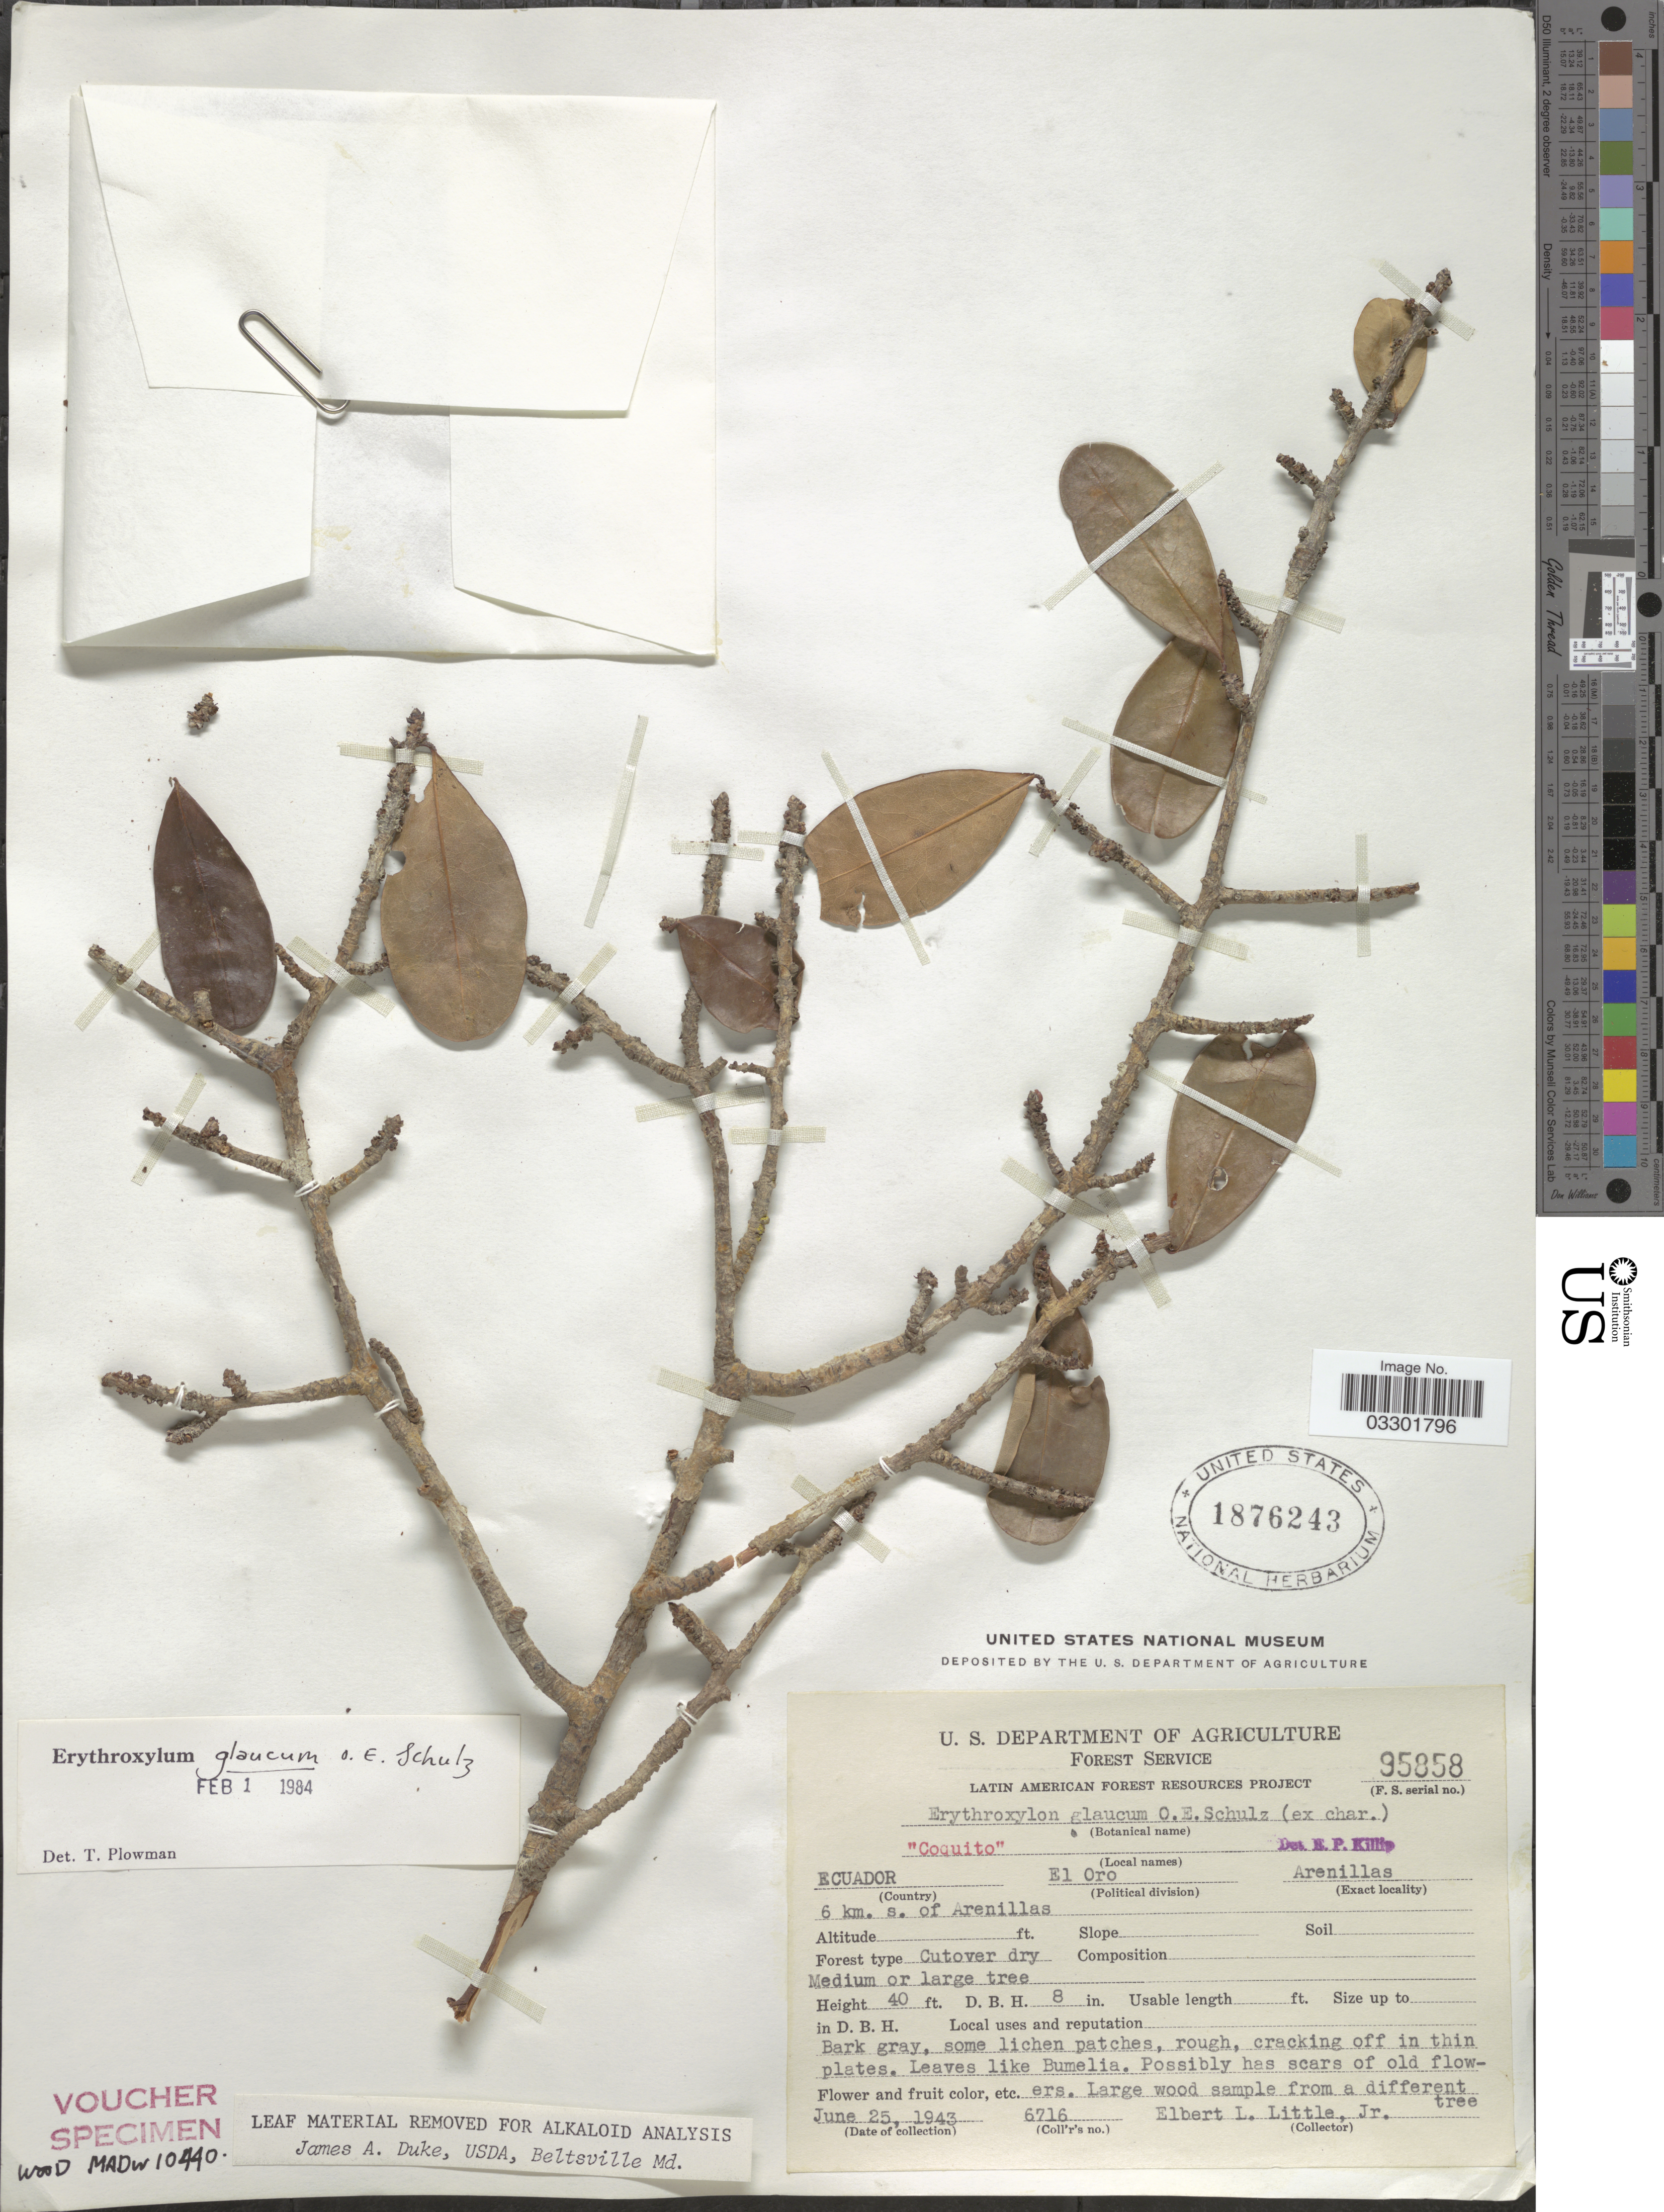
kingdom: Plantae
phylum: Tracheophyta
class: Magnoliopsida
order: Malpighiales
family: Erythroxylaceae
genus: Erythroxylum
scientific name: Erythroxylum glaucum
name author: O.E. Schulz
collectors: E. L. Little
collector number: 6716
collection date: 1943-06-25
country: Ecuador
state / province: El Oro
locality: El Oro (Political division). Arenillas. 6 km. s. of Arenillas.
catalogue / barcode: US 1876243